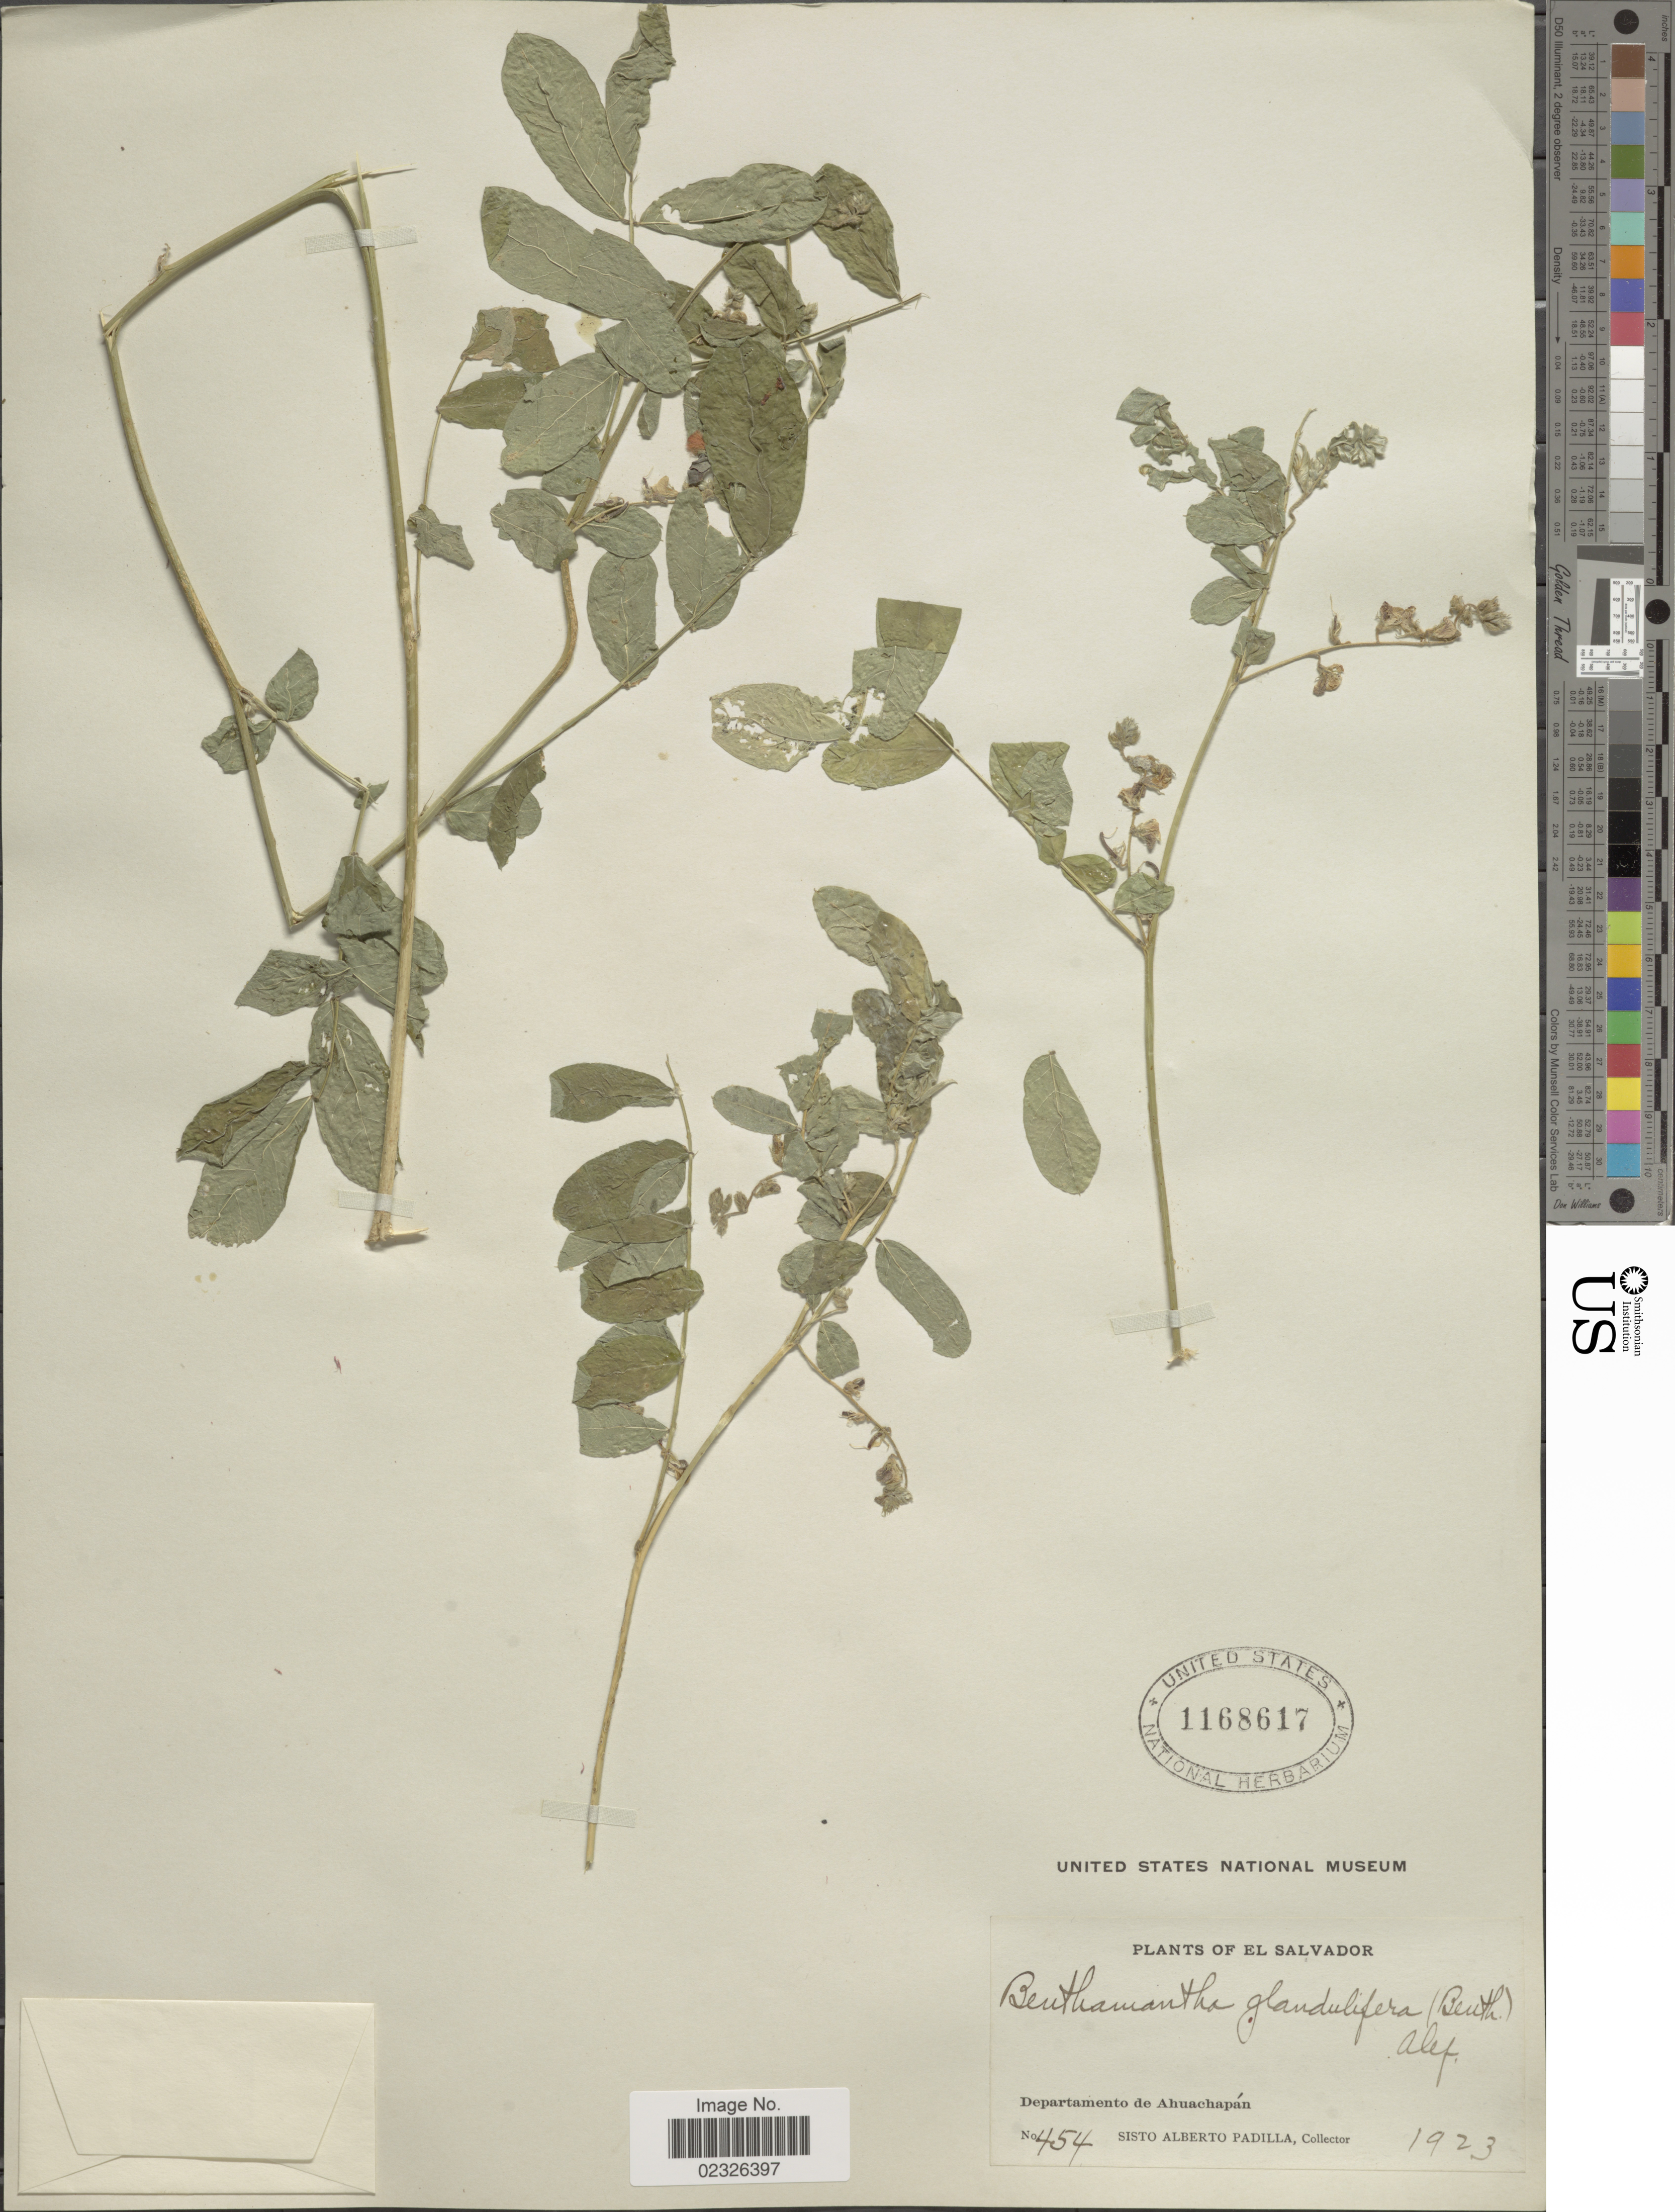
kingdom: Plantae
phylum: Tracheophyta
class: Magnoliopsida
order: Fabales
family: Fabaceae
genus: Coursetia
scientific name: Coursetia caribaea var. caribaea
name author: (Jacq.) Lavin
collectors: S. A. Padilla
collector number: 454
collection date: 1923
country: El Salvador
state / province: Ahuachapan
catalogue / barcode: US 1168617